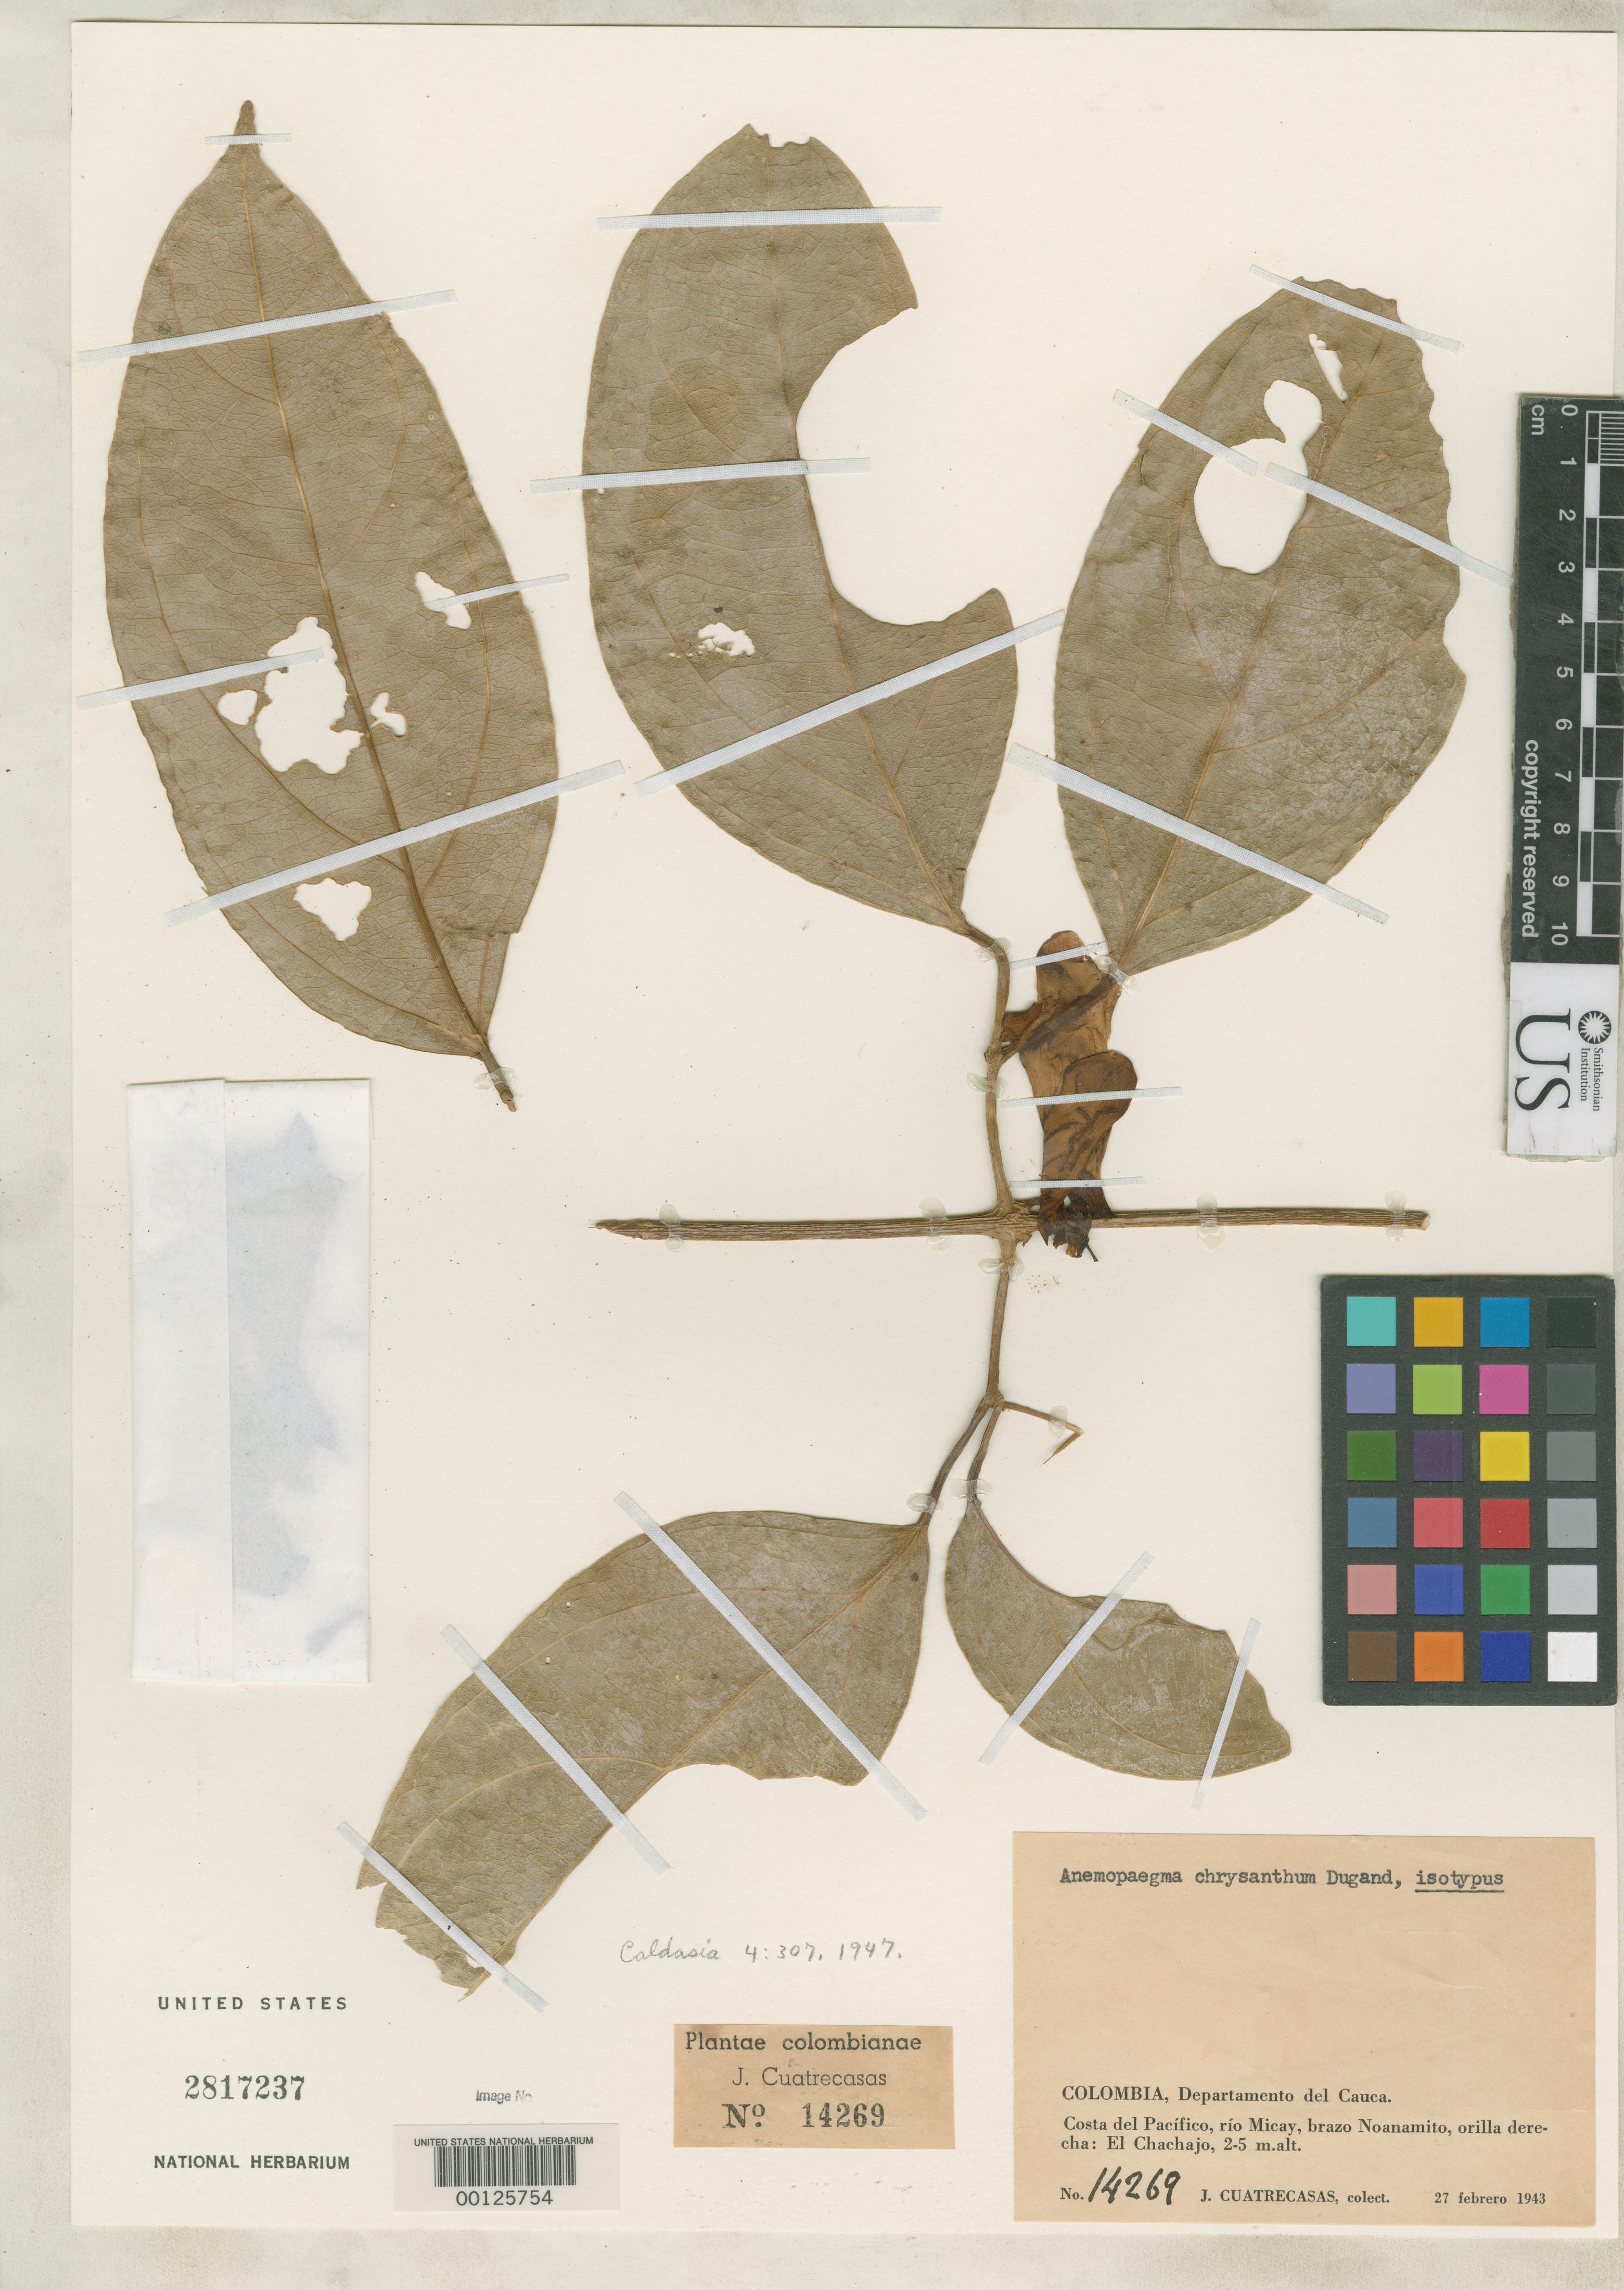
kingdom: Plantae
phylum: Tracheophyta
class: Magnoliopsida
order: Lamiales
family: Bignoniaceae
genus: Anemopaegma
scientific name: Anemopaegma chrysanthum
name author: Dugand G.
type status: Isotype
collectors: J. Cuatrecasas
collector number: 14269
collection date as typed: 27 Feb 1943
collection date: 1943-02-27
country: Colombia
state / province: Cauca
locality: Pacific Coast, El Chachajo.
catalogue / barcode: US 2817237